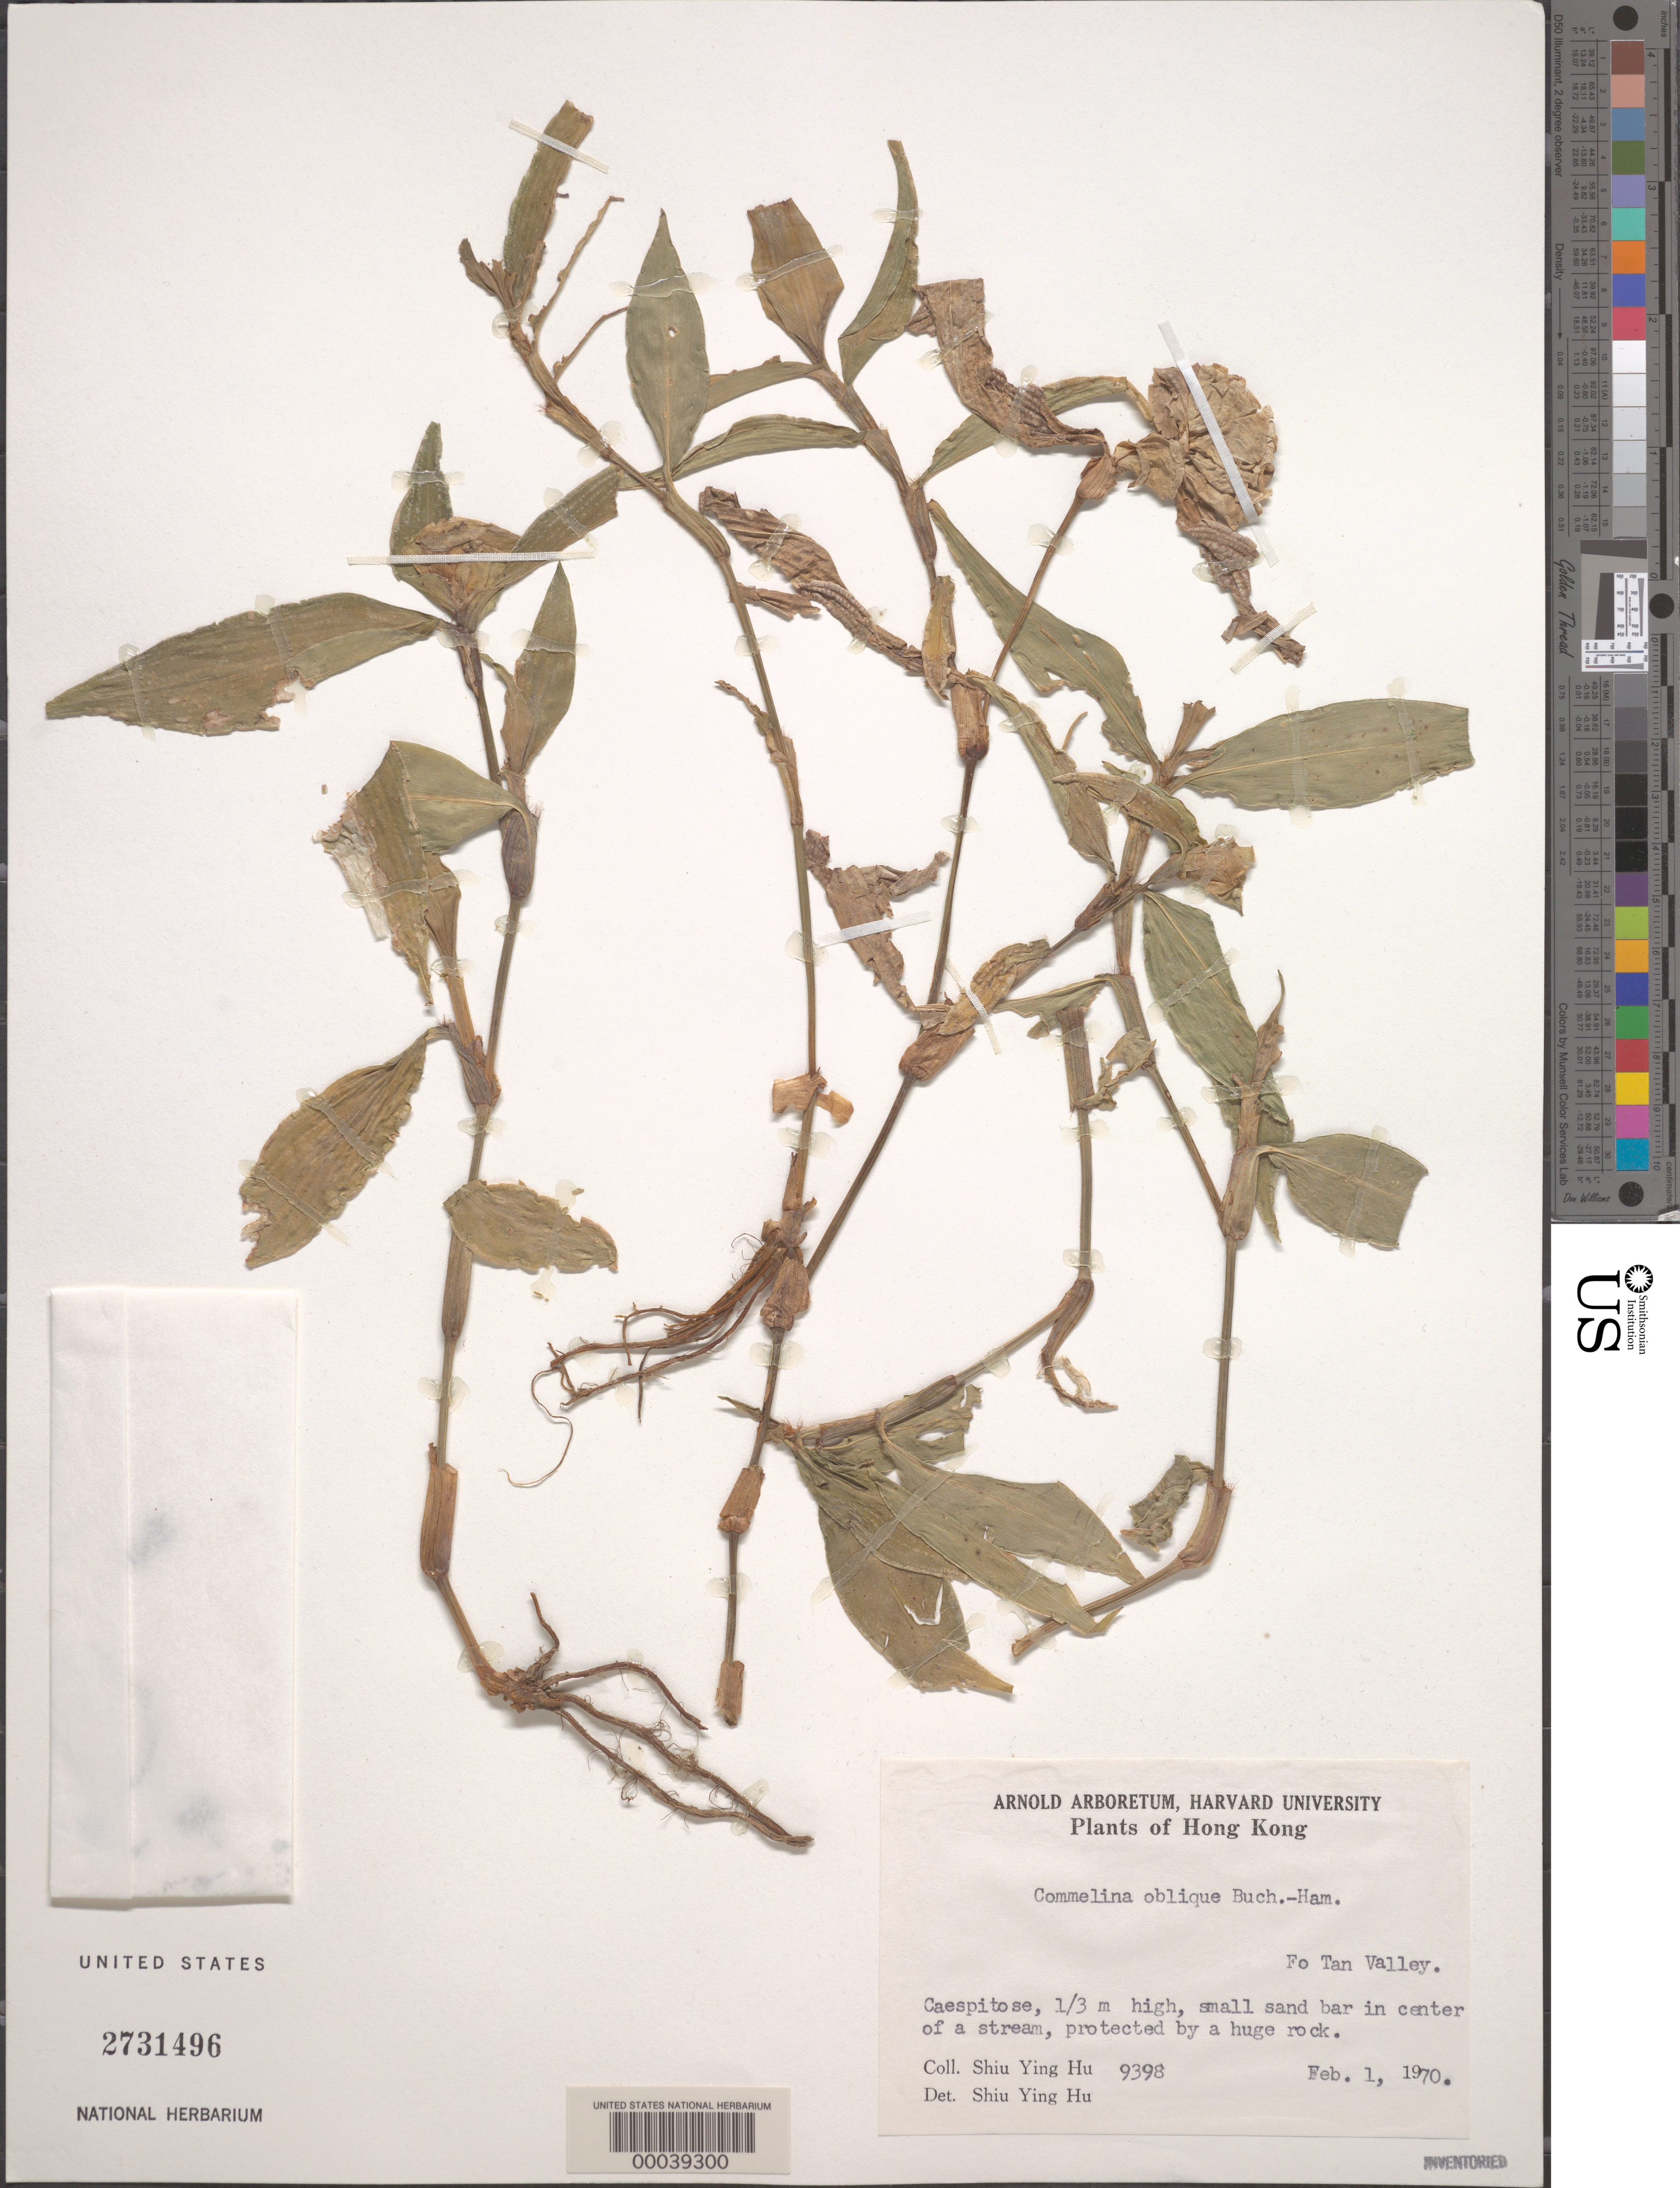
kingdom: Plantae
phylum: Tracheophyta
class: Liliopsida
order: Commelinales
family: Commelinaceae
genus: Commelina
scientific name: Commelina paludosa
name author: Blume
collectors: S. Y. Hu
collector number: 9398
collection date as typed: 01 Feb 1970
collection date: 1970-02-01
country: China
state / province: Hong Kong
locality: Fo tan valley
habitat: Sandbar in stream protected by rock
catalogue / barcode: US 2731496